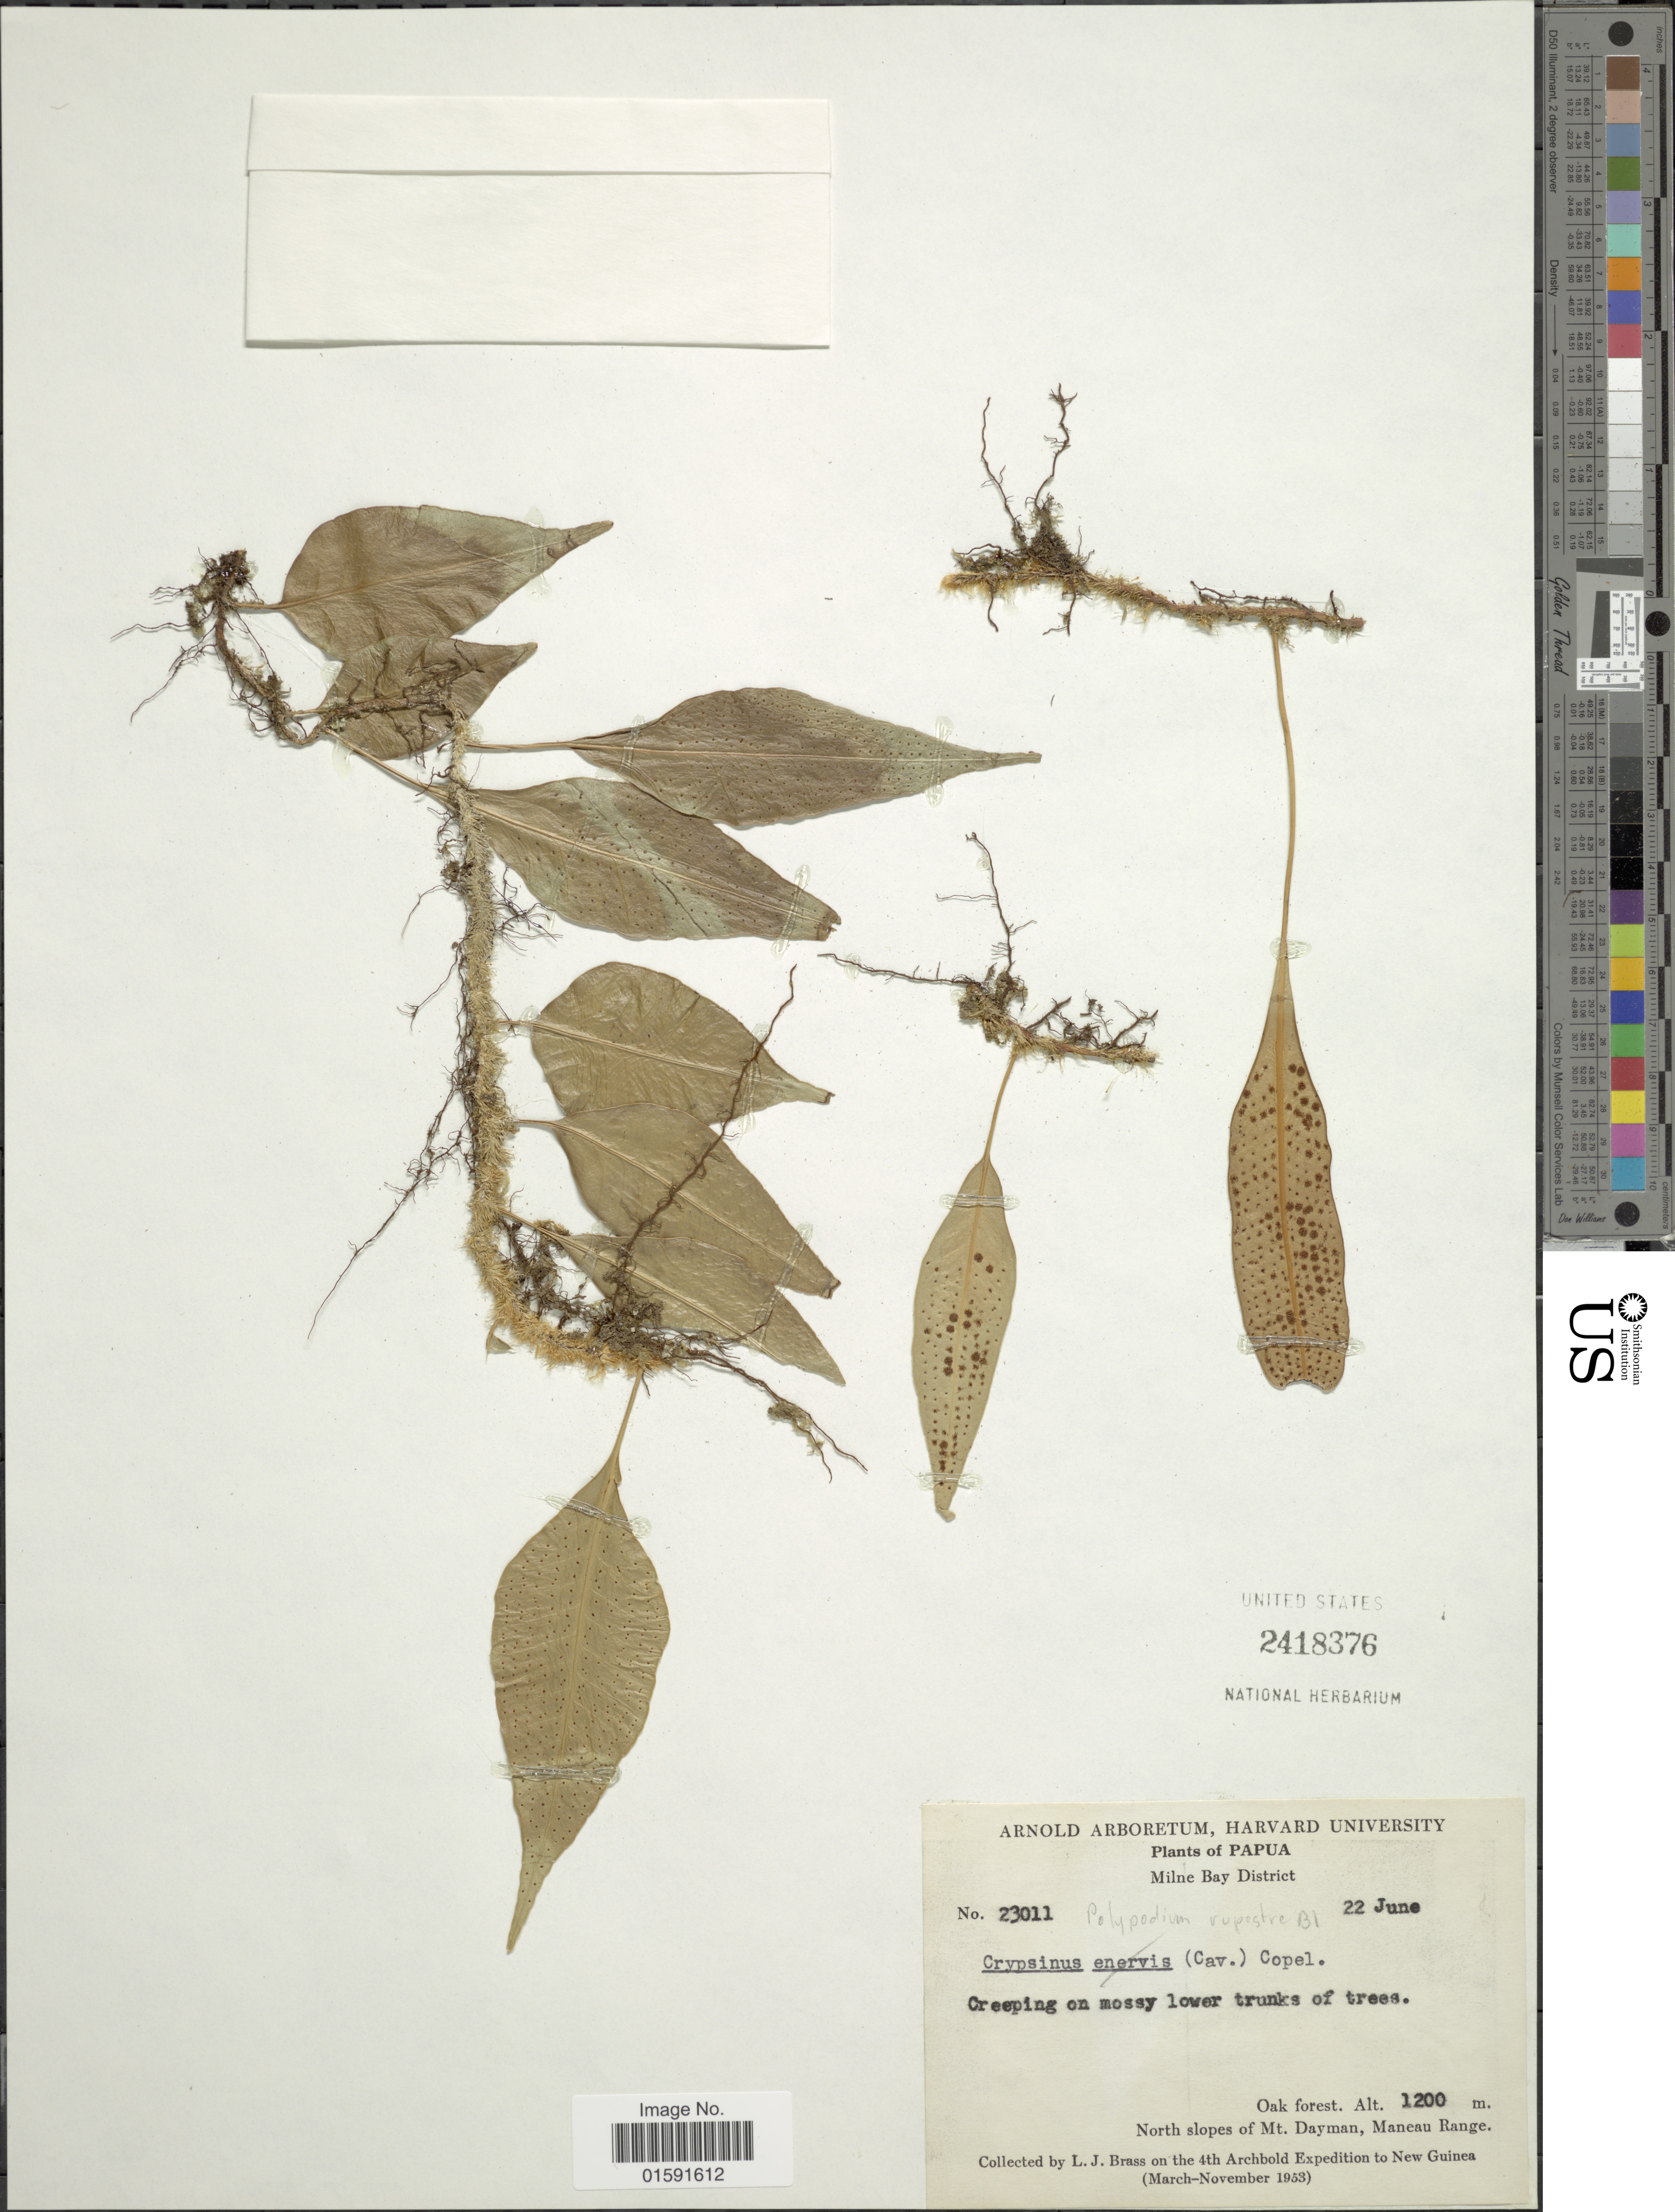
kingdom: Plantae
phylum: Tracheophyta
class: Polypodiopsida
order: Polypodiales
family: Polypodiaceae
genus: Selliguea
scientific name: Selliguea enervis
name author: (Cav.) Ching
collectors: L. J. Brass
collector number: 23011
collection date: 1953-06-22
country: Papua New Guinea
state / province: Milne Bay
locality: Papua, Milne Bay. Oak Forest. North slopes of Mt. Dayman, Manaeu Range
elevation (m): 1200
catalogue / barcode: US 2418376